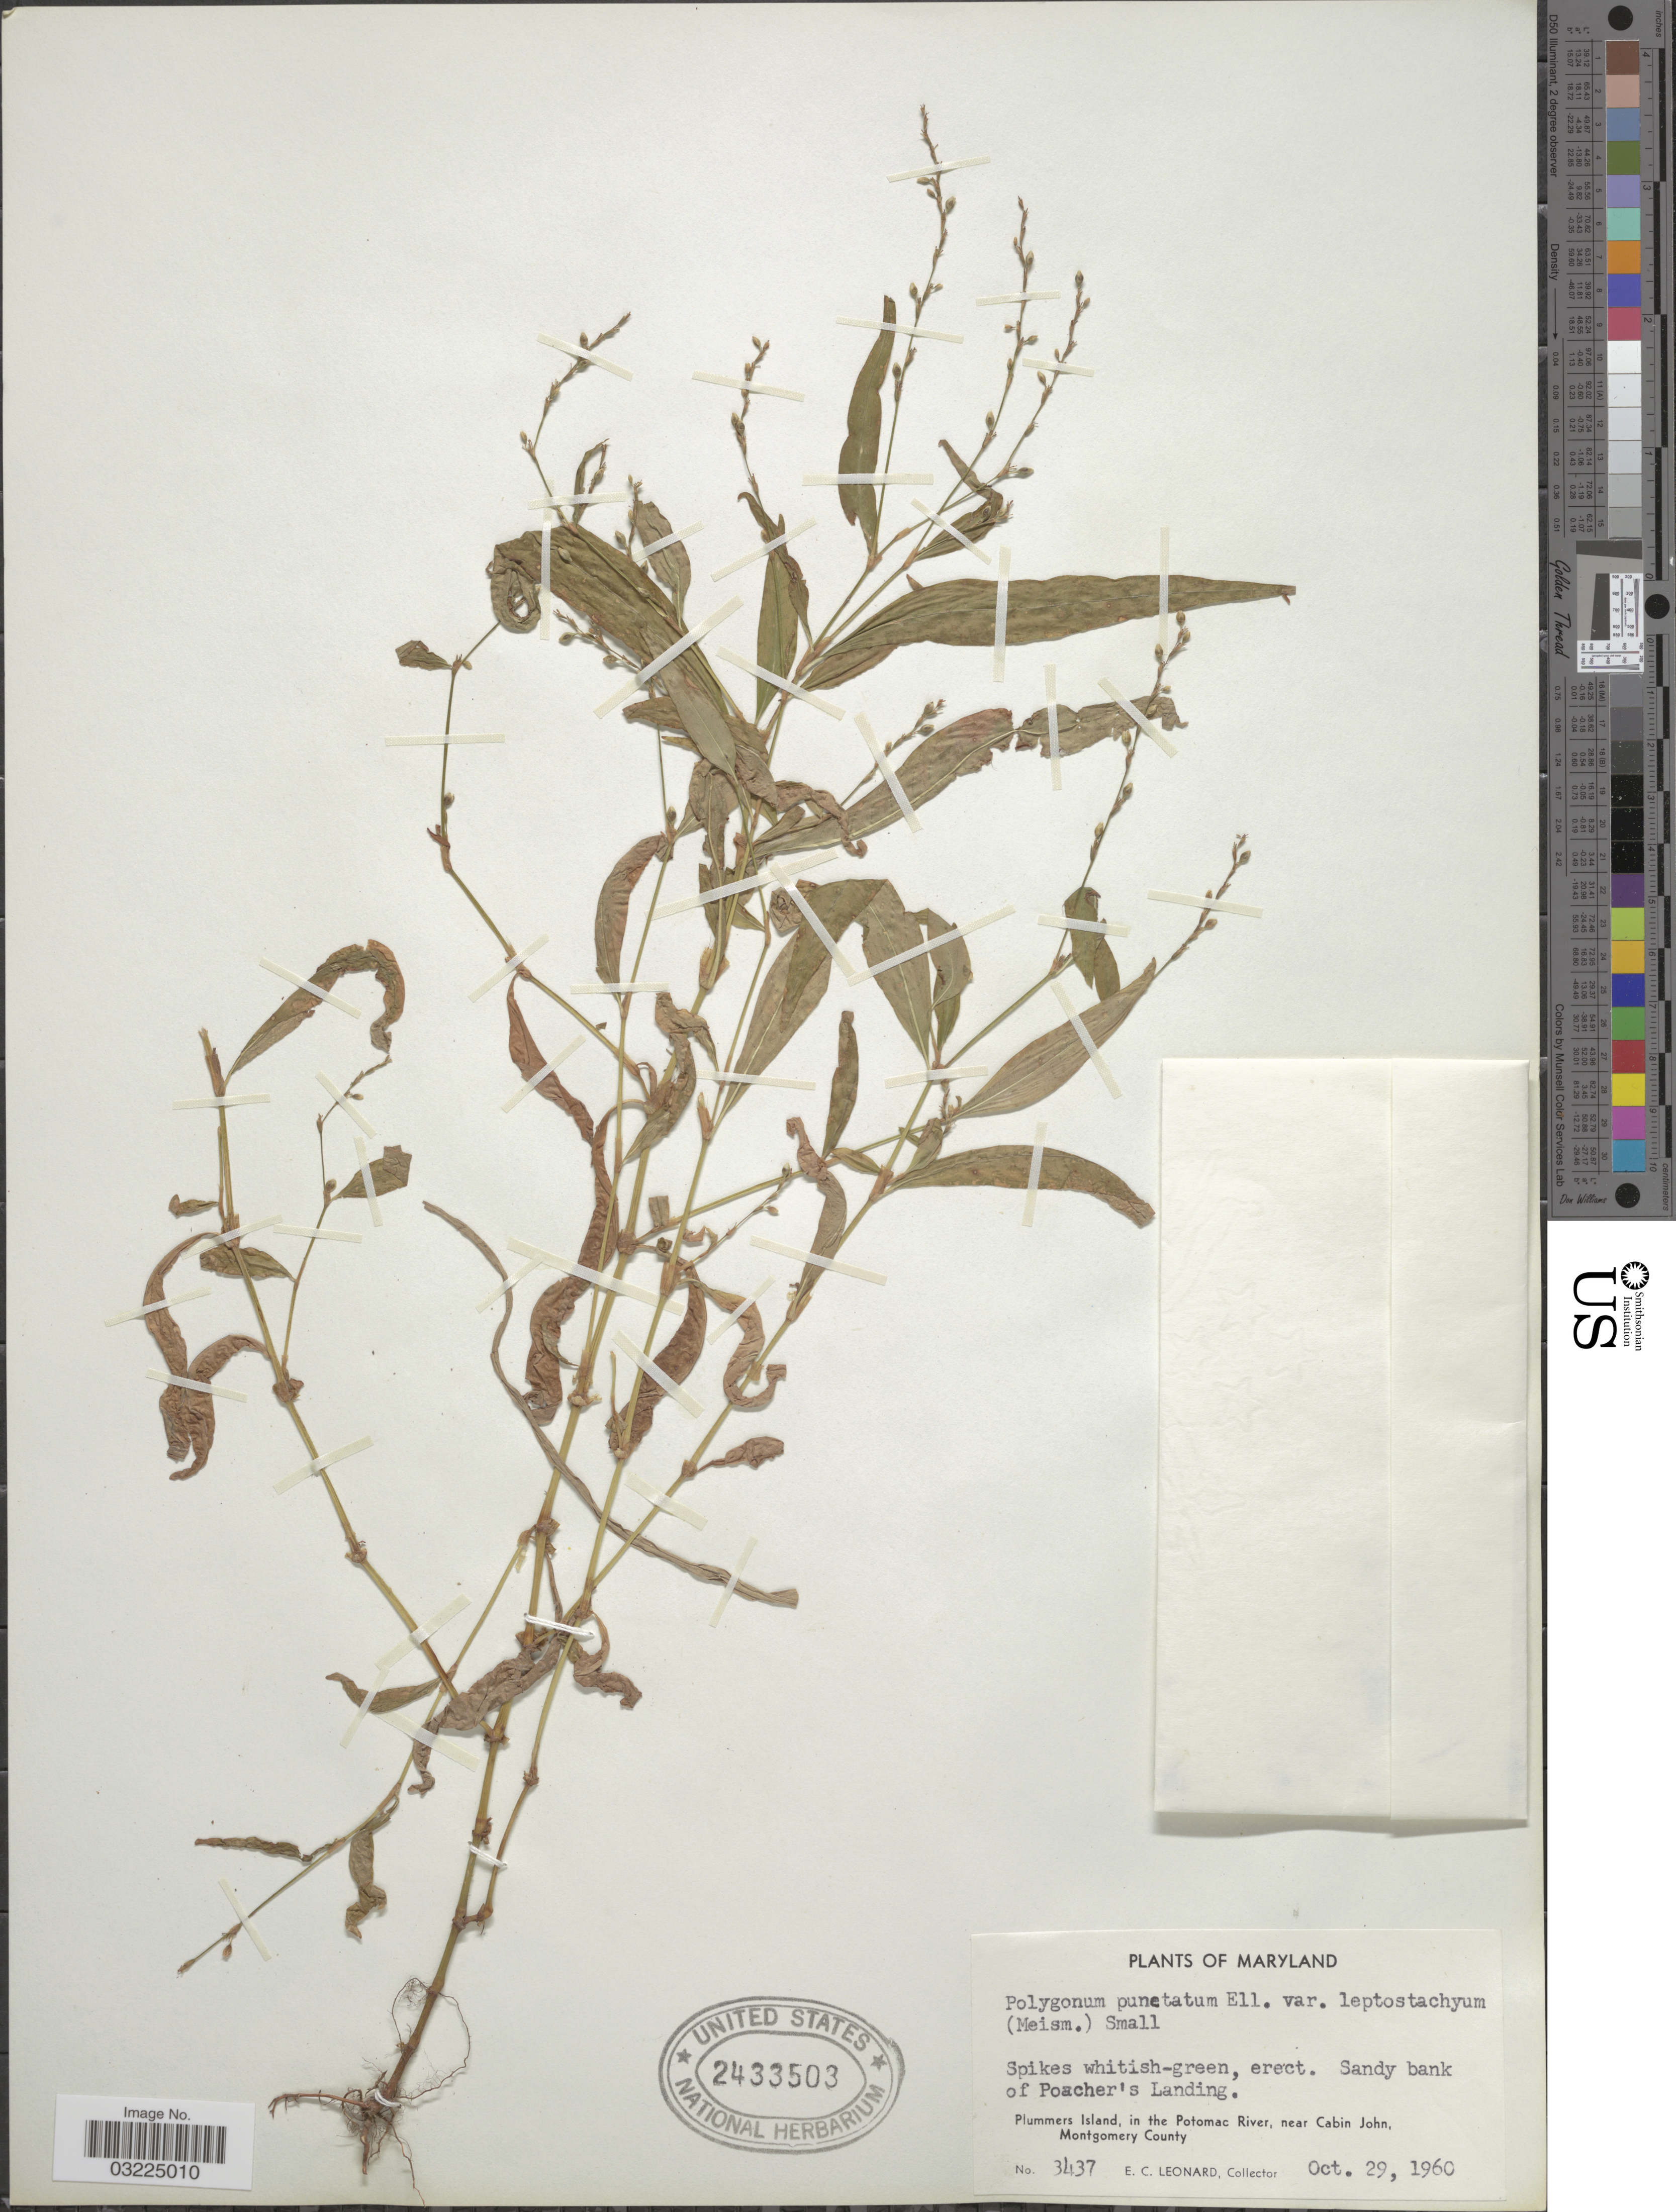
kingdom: Plantae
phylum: Tracheophyta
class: Magnoliopsida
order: Caryophyllales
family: Polygonaceae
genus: Persicaria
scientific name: Persicaria punctata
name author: (Elliott) Small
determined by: Atha, D. E.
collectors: E. C. Leonard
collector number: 3437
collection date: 1960-10-29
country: United States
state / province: Maryland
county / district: Montgomery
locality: Sandy bank of Poacher's Landing. Plummers Island, in the Potomac River, near Cabin John, Montgomery County.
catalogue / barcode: US 2433503